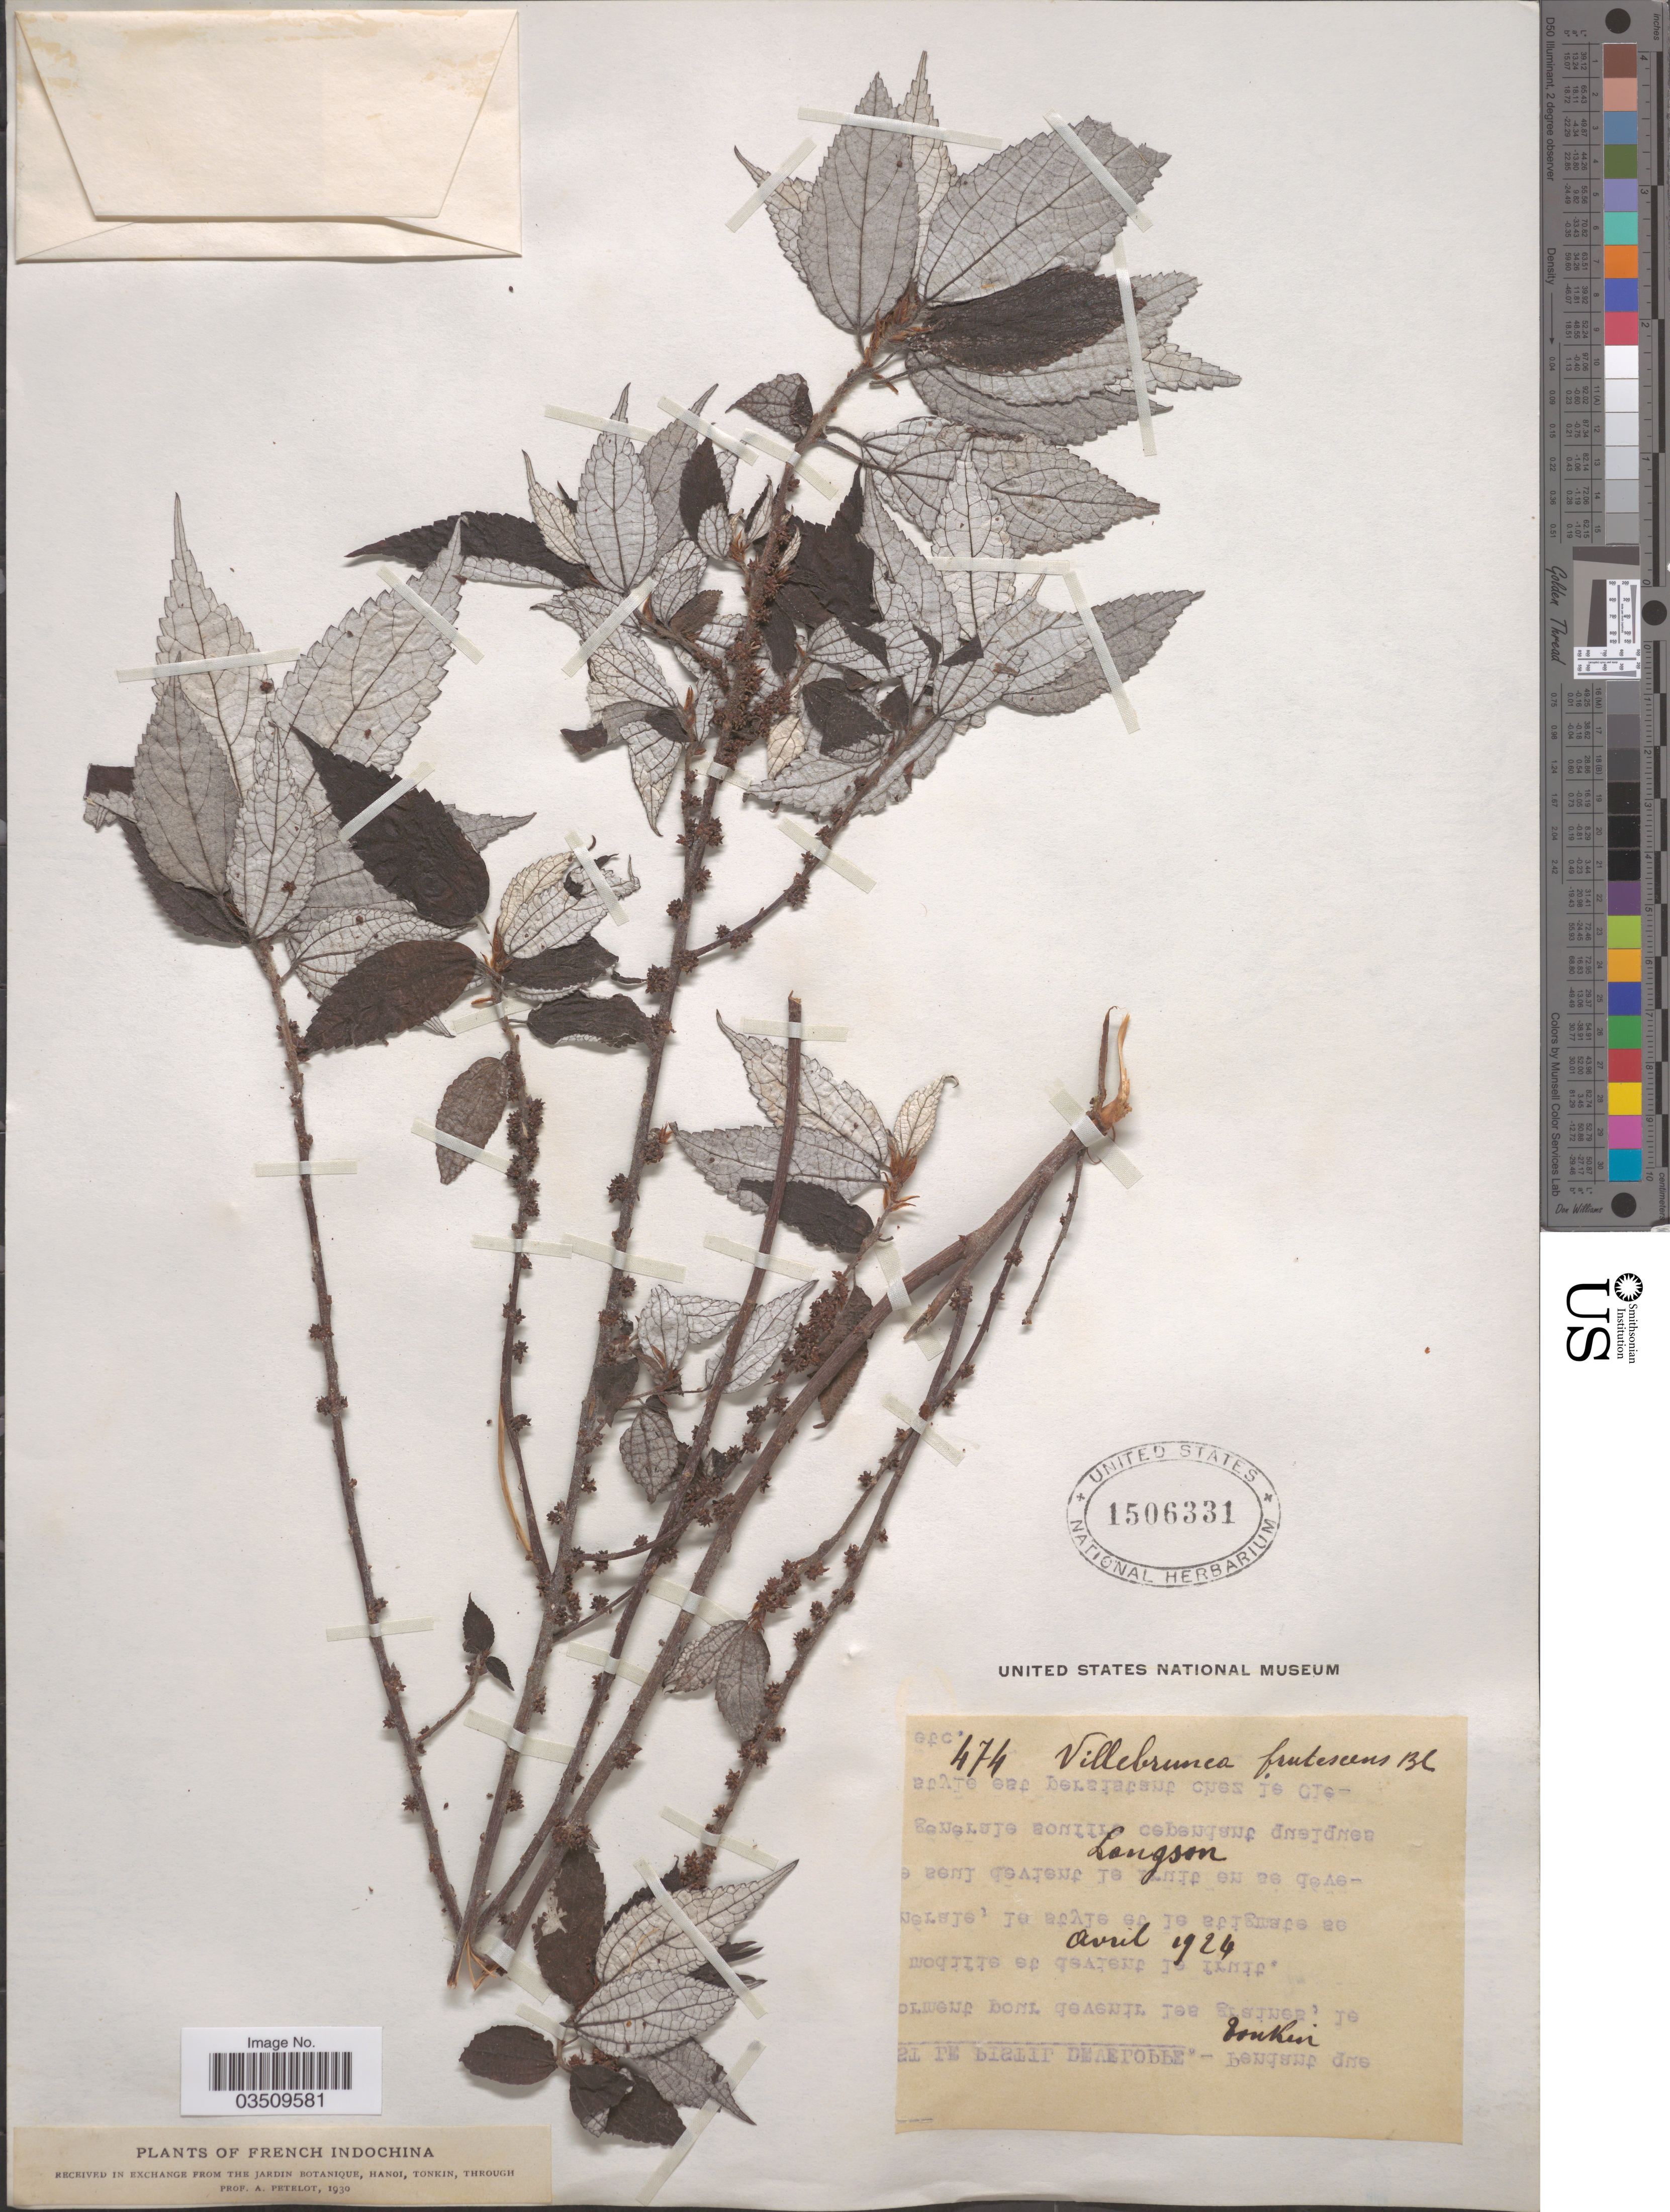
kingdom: Plantae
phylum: Tracheophyta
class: Magnoliopsida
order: Rosales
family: Urticaceae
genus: Oreocnide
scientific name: Oreocnide frutescens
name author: (Thunb.) Miq.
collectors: P. A. Pételot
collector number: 474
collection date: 1924-04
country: Vietnam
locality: Langson.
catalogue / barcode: US 1506331